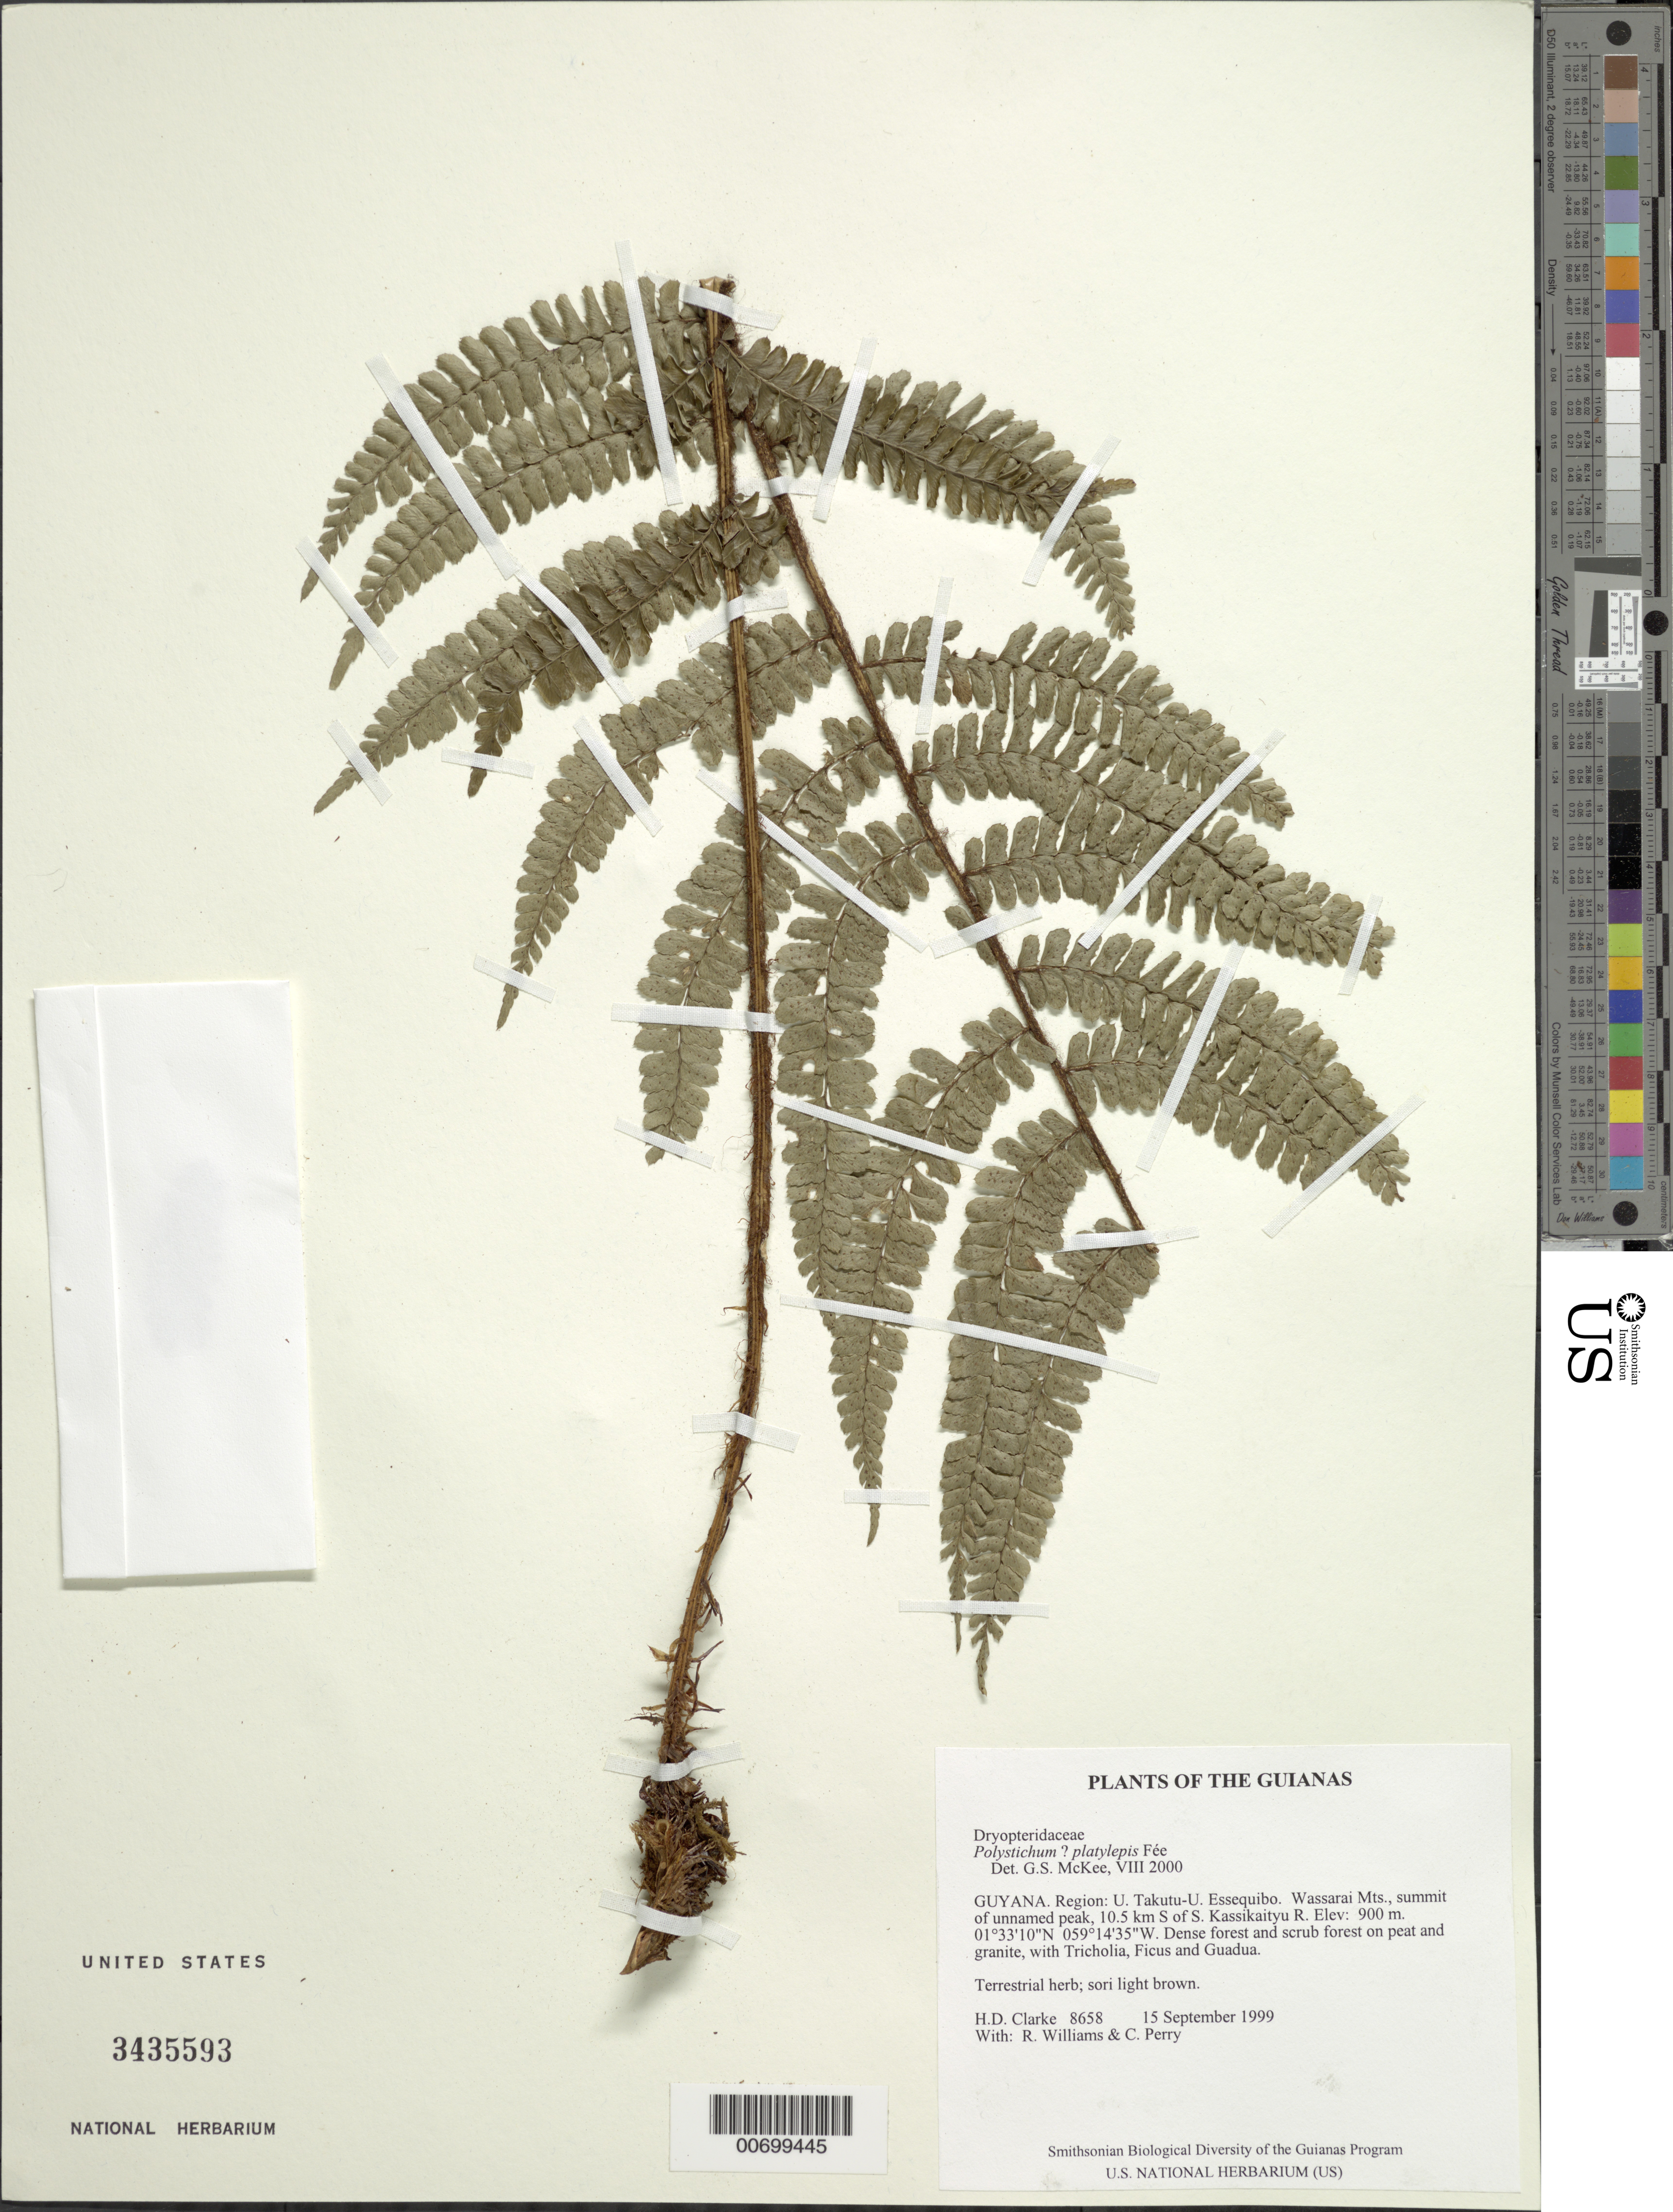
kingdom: Plantae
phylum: Tracheophyta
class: Polypodiopsida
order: Polypodiales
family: Dryopteridaceae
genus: Polystichum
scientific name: Polystichum platylepis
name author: Fée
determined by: Barrington, D. S., Curator (VT), University of Vermont (UNITED STATES)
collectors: H. D. Clarke, R. Williams & C. Perry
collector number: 8658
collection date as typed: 15 September 1999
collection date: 1999-09-15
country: Guyana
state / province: U. Takutu-U. Essequibo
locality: Wassarai Mts., summit of unnamed peak, 10.5 km S of S. Kassikaityu R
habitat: Dense forest and scrub forest on peat and granite, with Tricholia, Ficus and Guadua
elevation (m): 900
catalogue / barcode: US 3435593